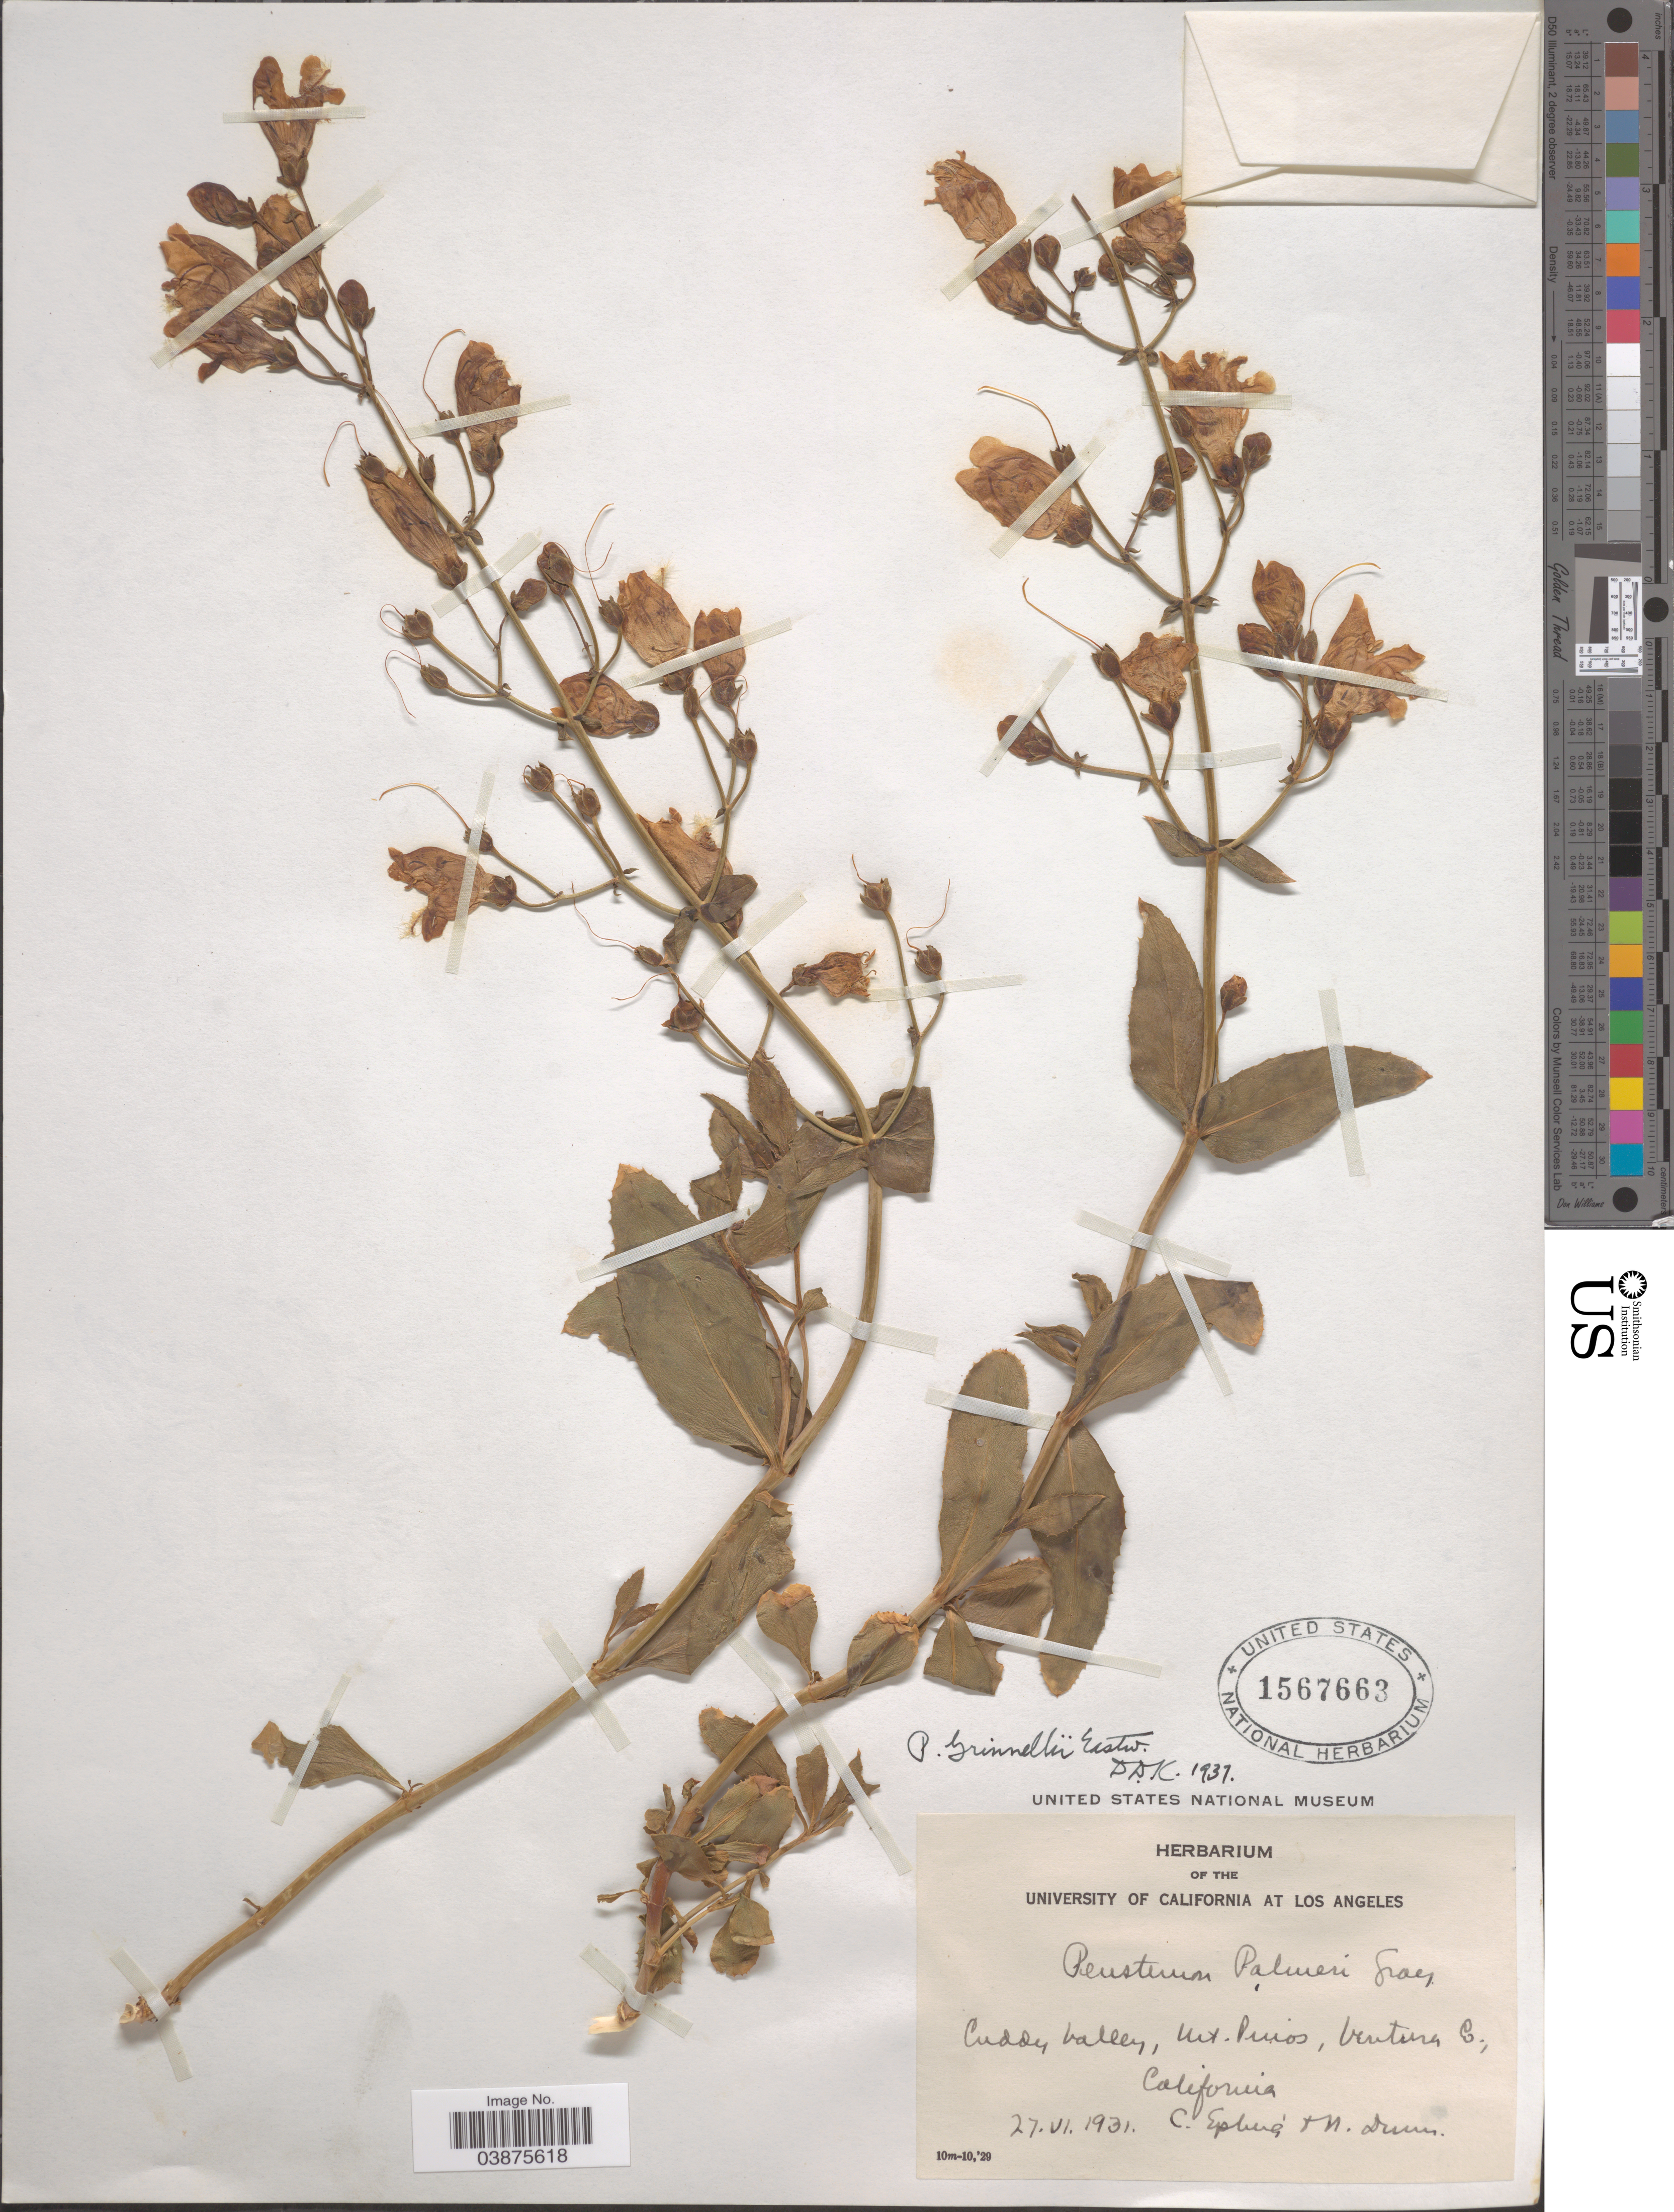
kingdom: Plantae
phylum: Tracheophyta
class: Magnoliopsida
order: Lamiales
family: Plantaginaceae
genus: Penstemon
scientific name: Penstemon grinnellii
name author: Eastw.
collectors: C. C. Epling & N. Dunn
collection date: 1931-06-27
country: United States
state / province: California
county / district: Ventura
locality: Cuddy Valley, Mt. Pinos, Ventura Co.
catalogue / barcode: US 1567663